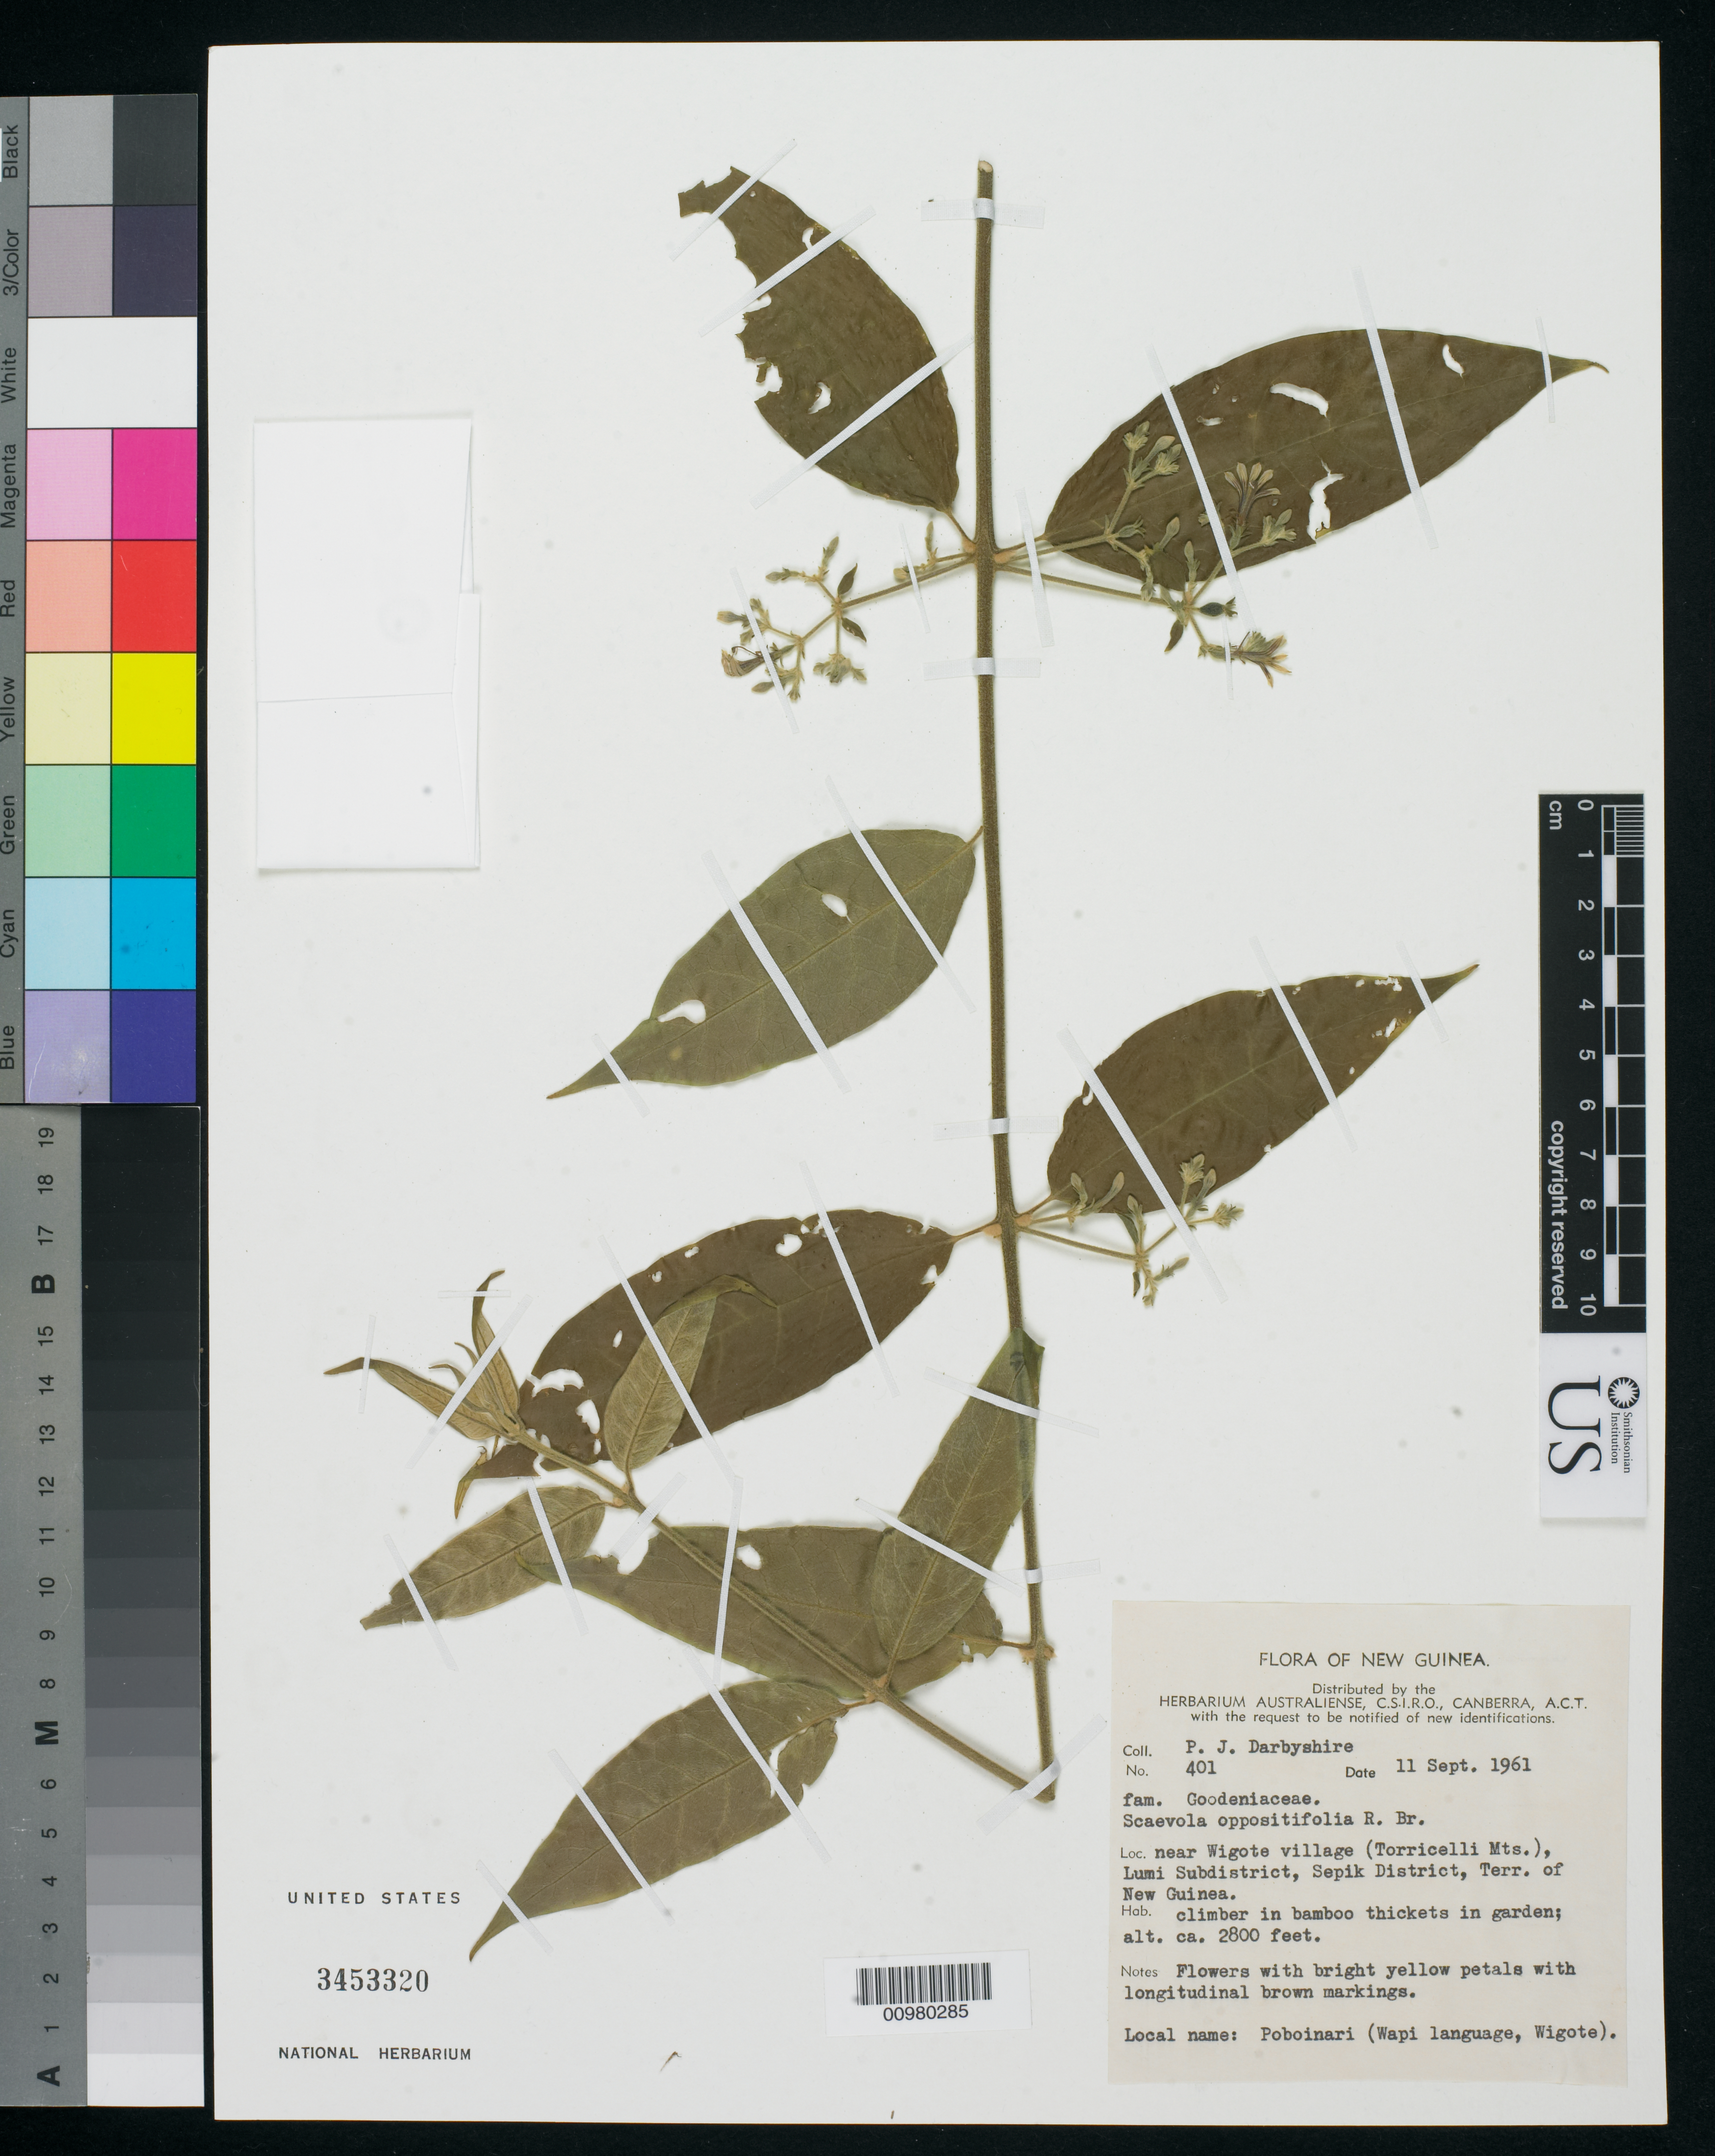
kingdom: Plantae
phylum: Tracheophyta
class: Magnoliopsida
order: Asterales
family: Goodeniaceae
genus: Scaevola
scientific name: Scaevola oppositifolia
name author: Roxb.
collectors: P. Darbyshire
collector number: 401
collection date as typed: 11 Sep 1961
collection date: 1961-09-11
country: Papua New Guinea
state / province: Sandaun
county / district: Lumi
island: New Guinea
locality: near Wigote village (Torricelli Mts.), Lumi Subdistrict, Sepik District, Terr. of New Guinea.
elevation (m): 853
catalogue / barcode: US 3453320